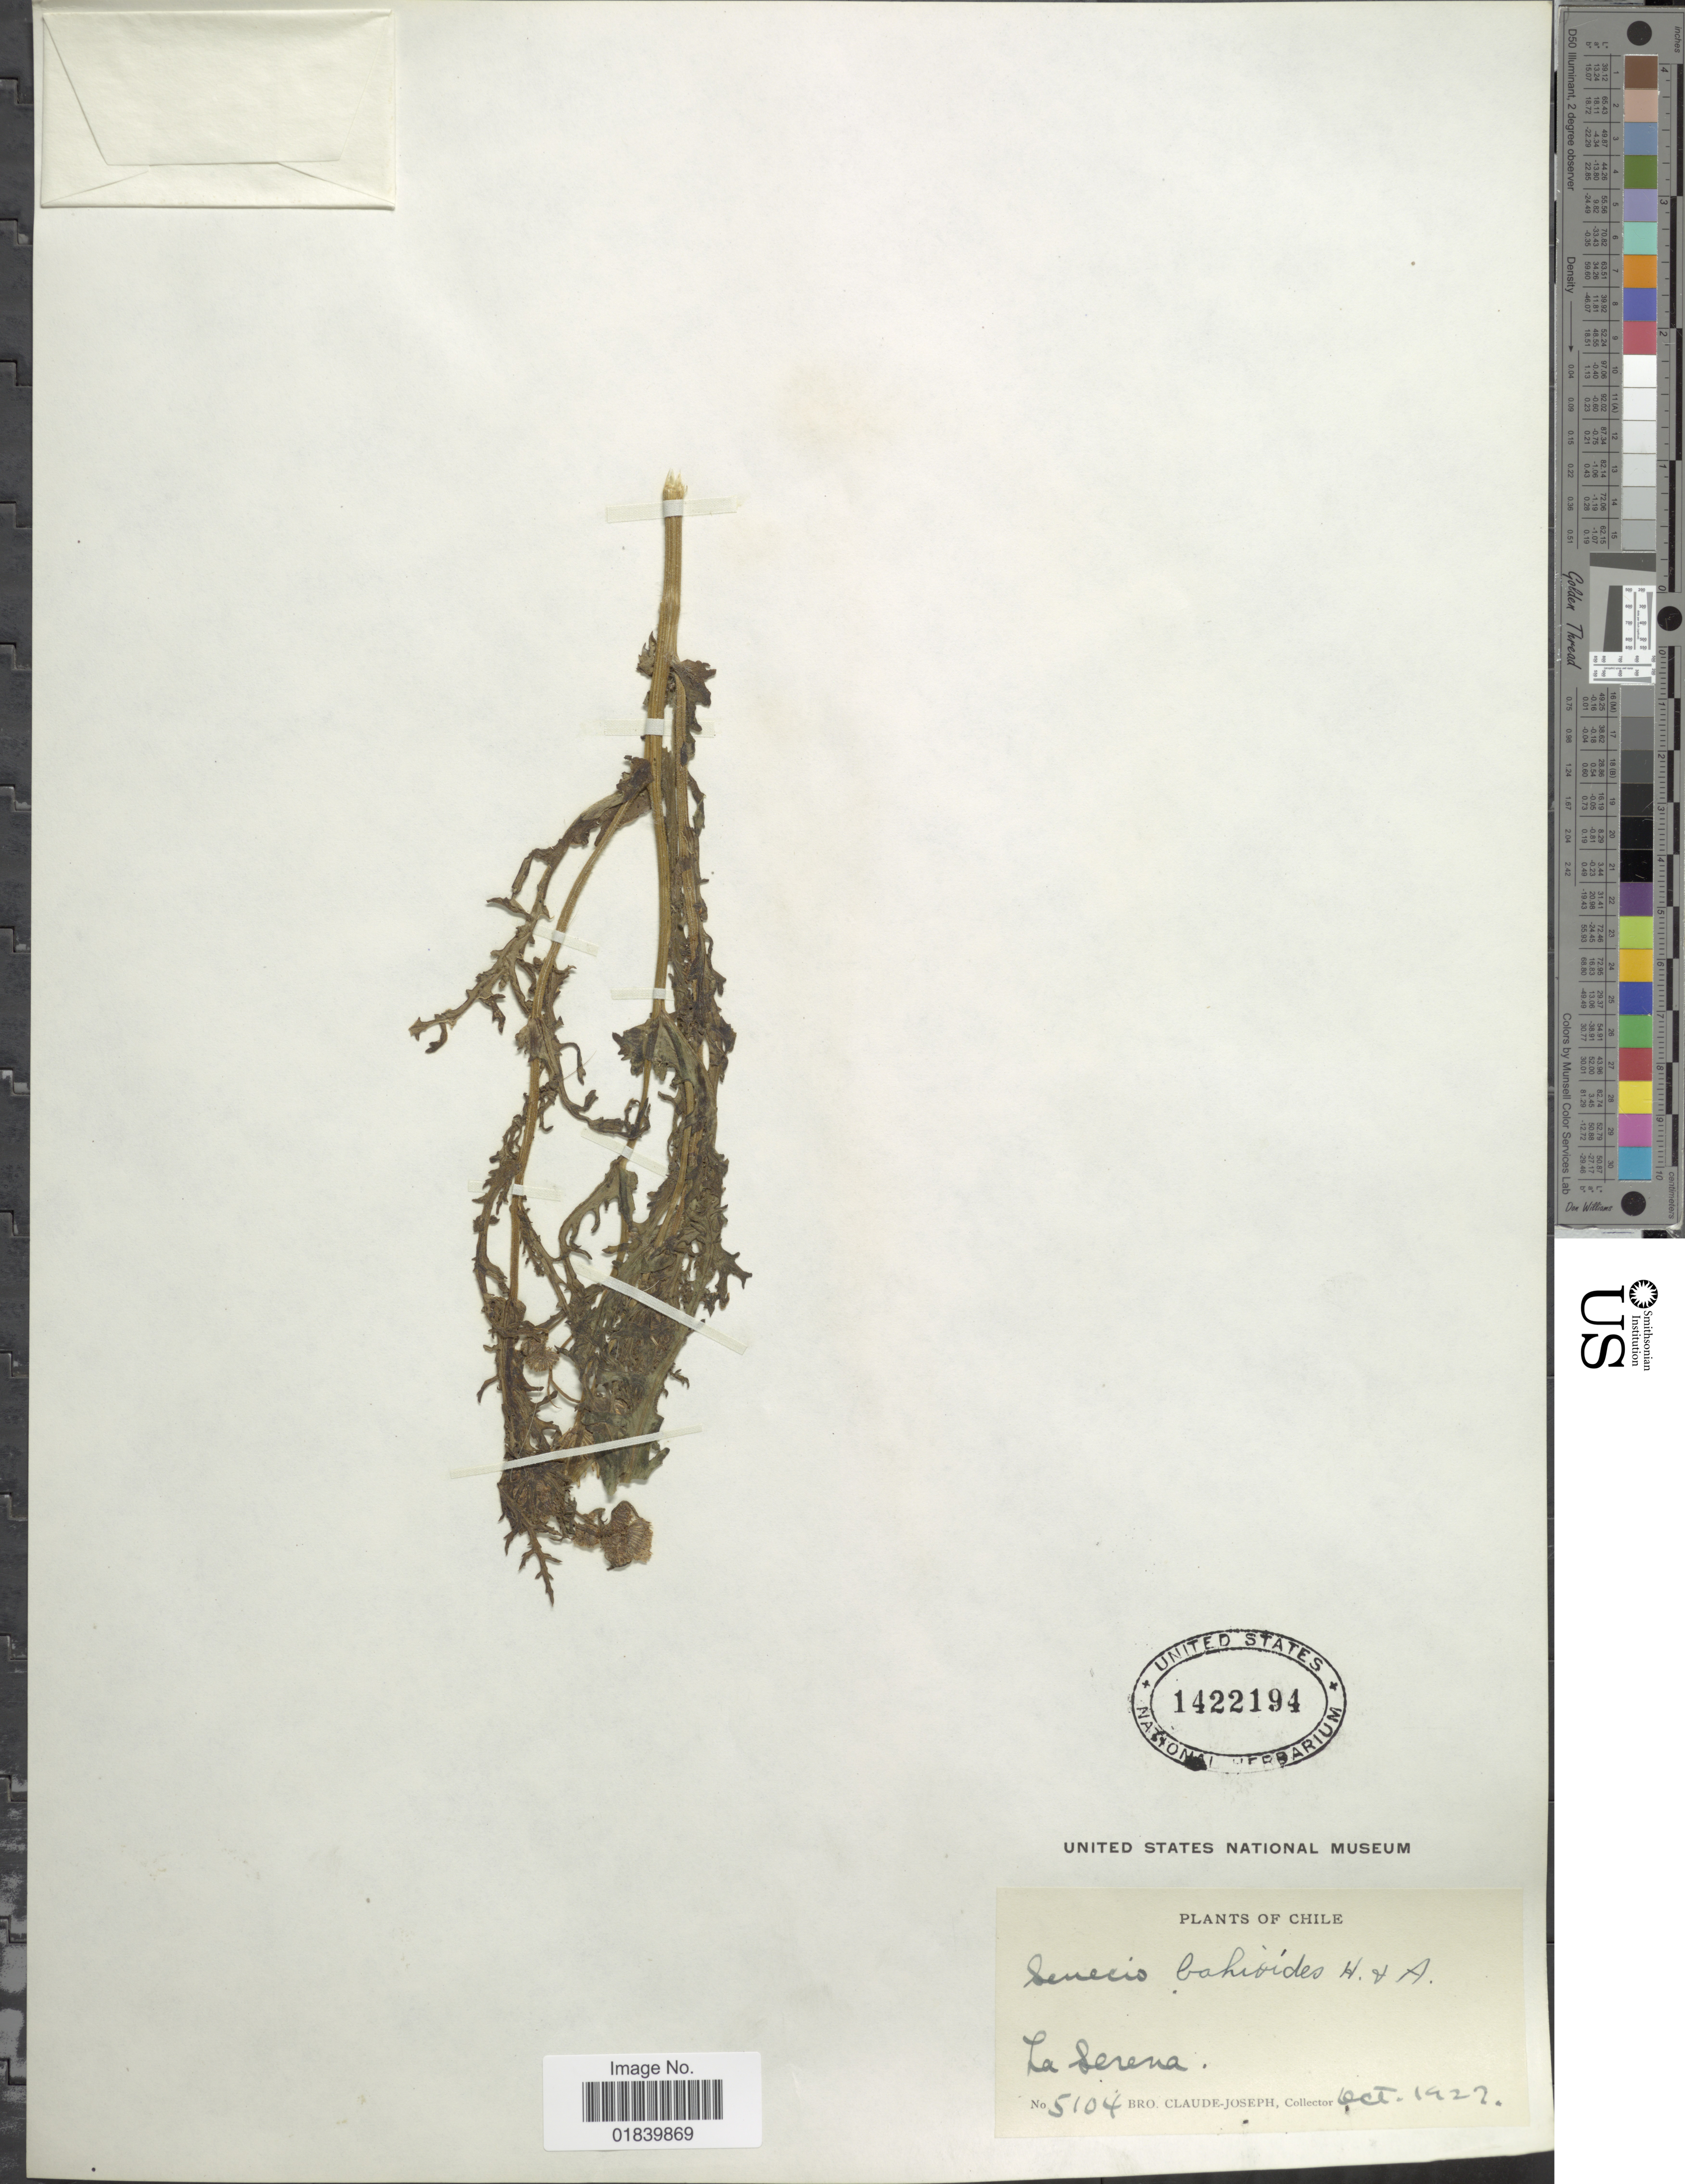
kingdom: Plantae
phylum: Tracheophyta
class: Magnoliopsida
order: Asterales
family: Asteraceae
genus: Senecio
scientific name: Senecio bahioides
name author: Hook. & Arn.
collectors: Bro. Claude-Joseph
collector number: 5104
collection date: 1927-10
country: Chile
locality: Chile. La Serena.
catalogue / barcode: US 1422194